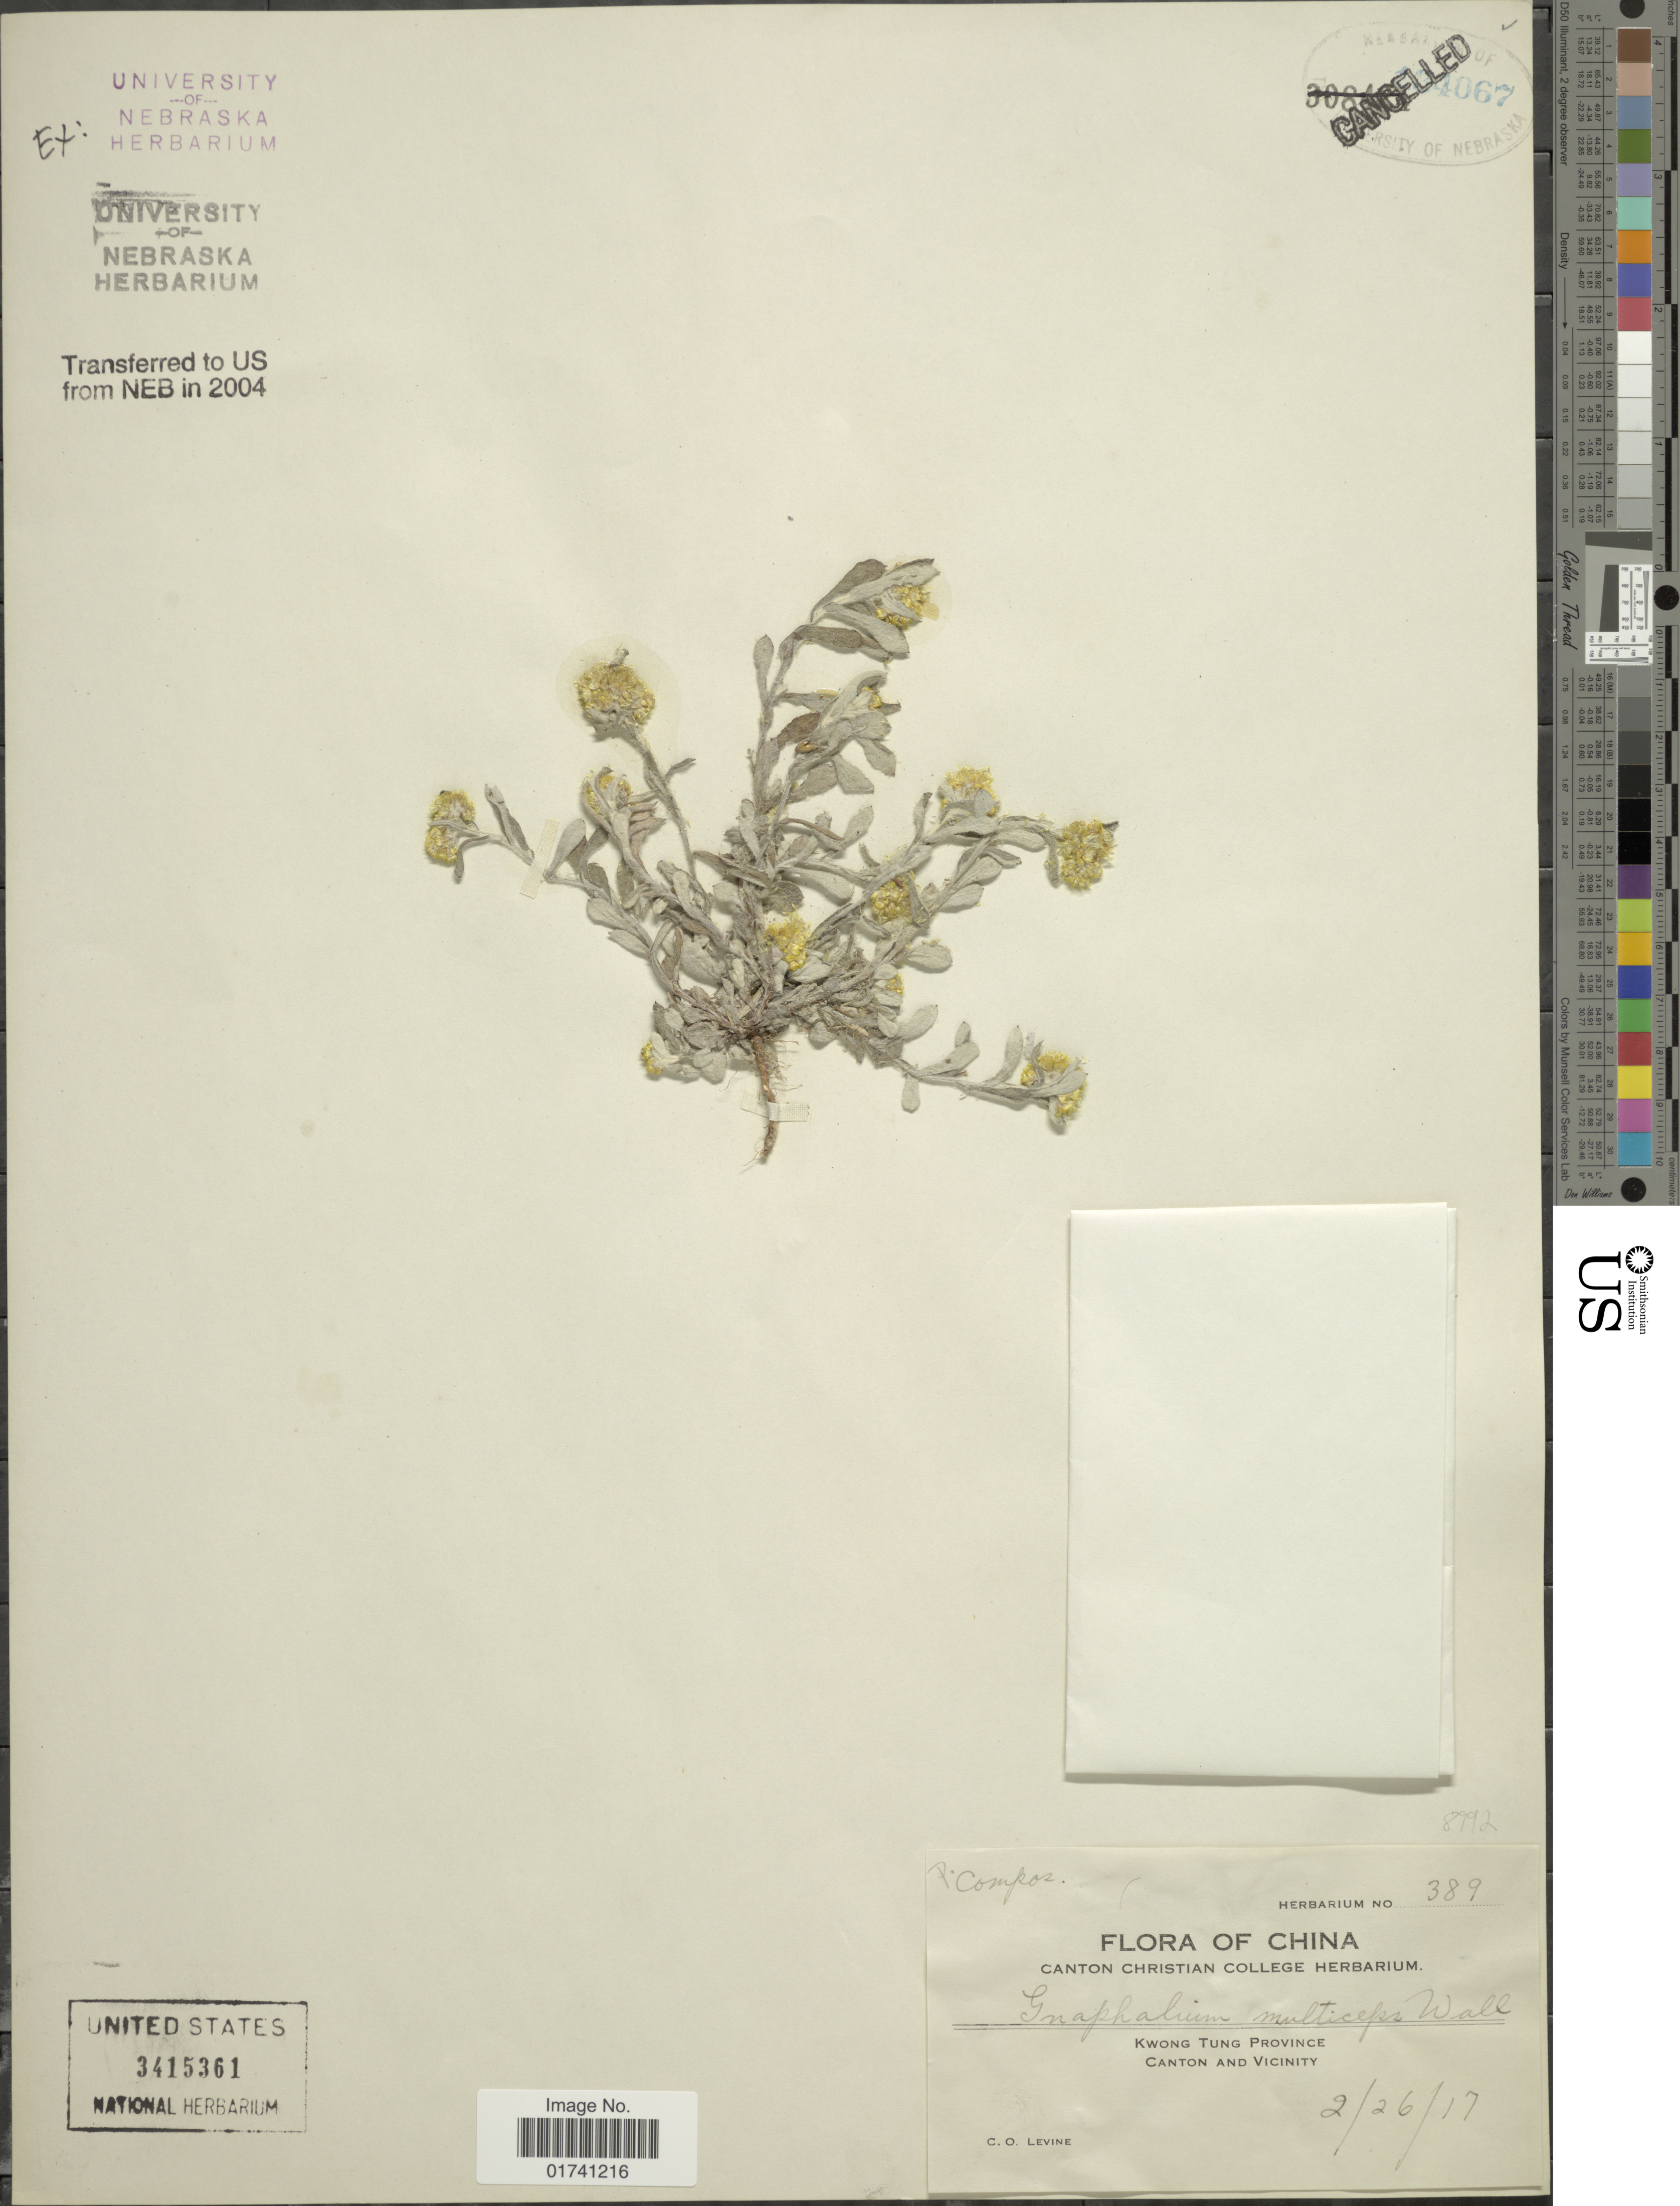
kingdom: Plantae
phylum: Tracheophyta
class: Magnoliopsida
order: Asterales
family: Asteraceae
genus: Laphangium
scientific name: Laphangium affine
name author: (D. Don) Tzvelev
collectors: C. O. Levine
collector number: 389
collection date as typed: Transcribed d/m/y: 26/2/17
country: China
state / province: Guangdong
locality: Kwong Tung Province Canton and vicinity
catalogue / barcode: US 3415361